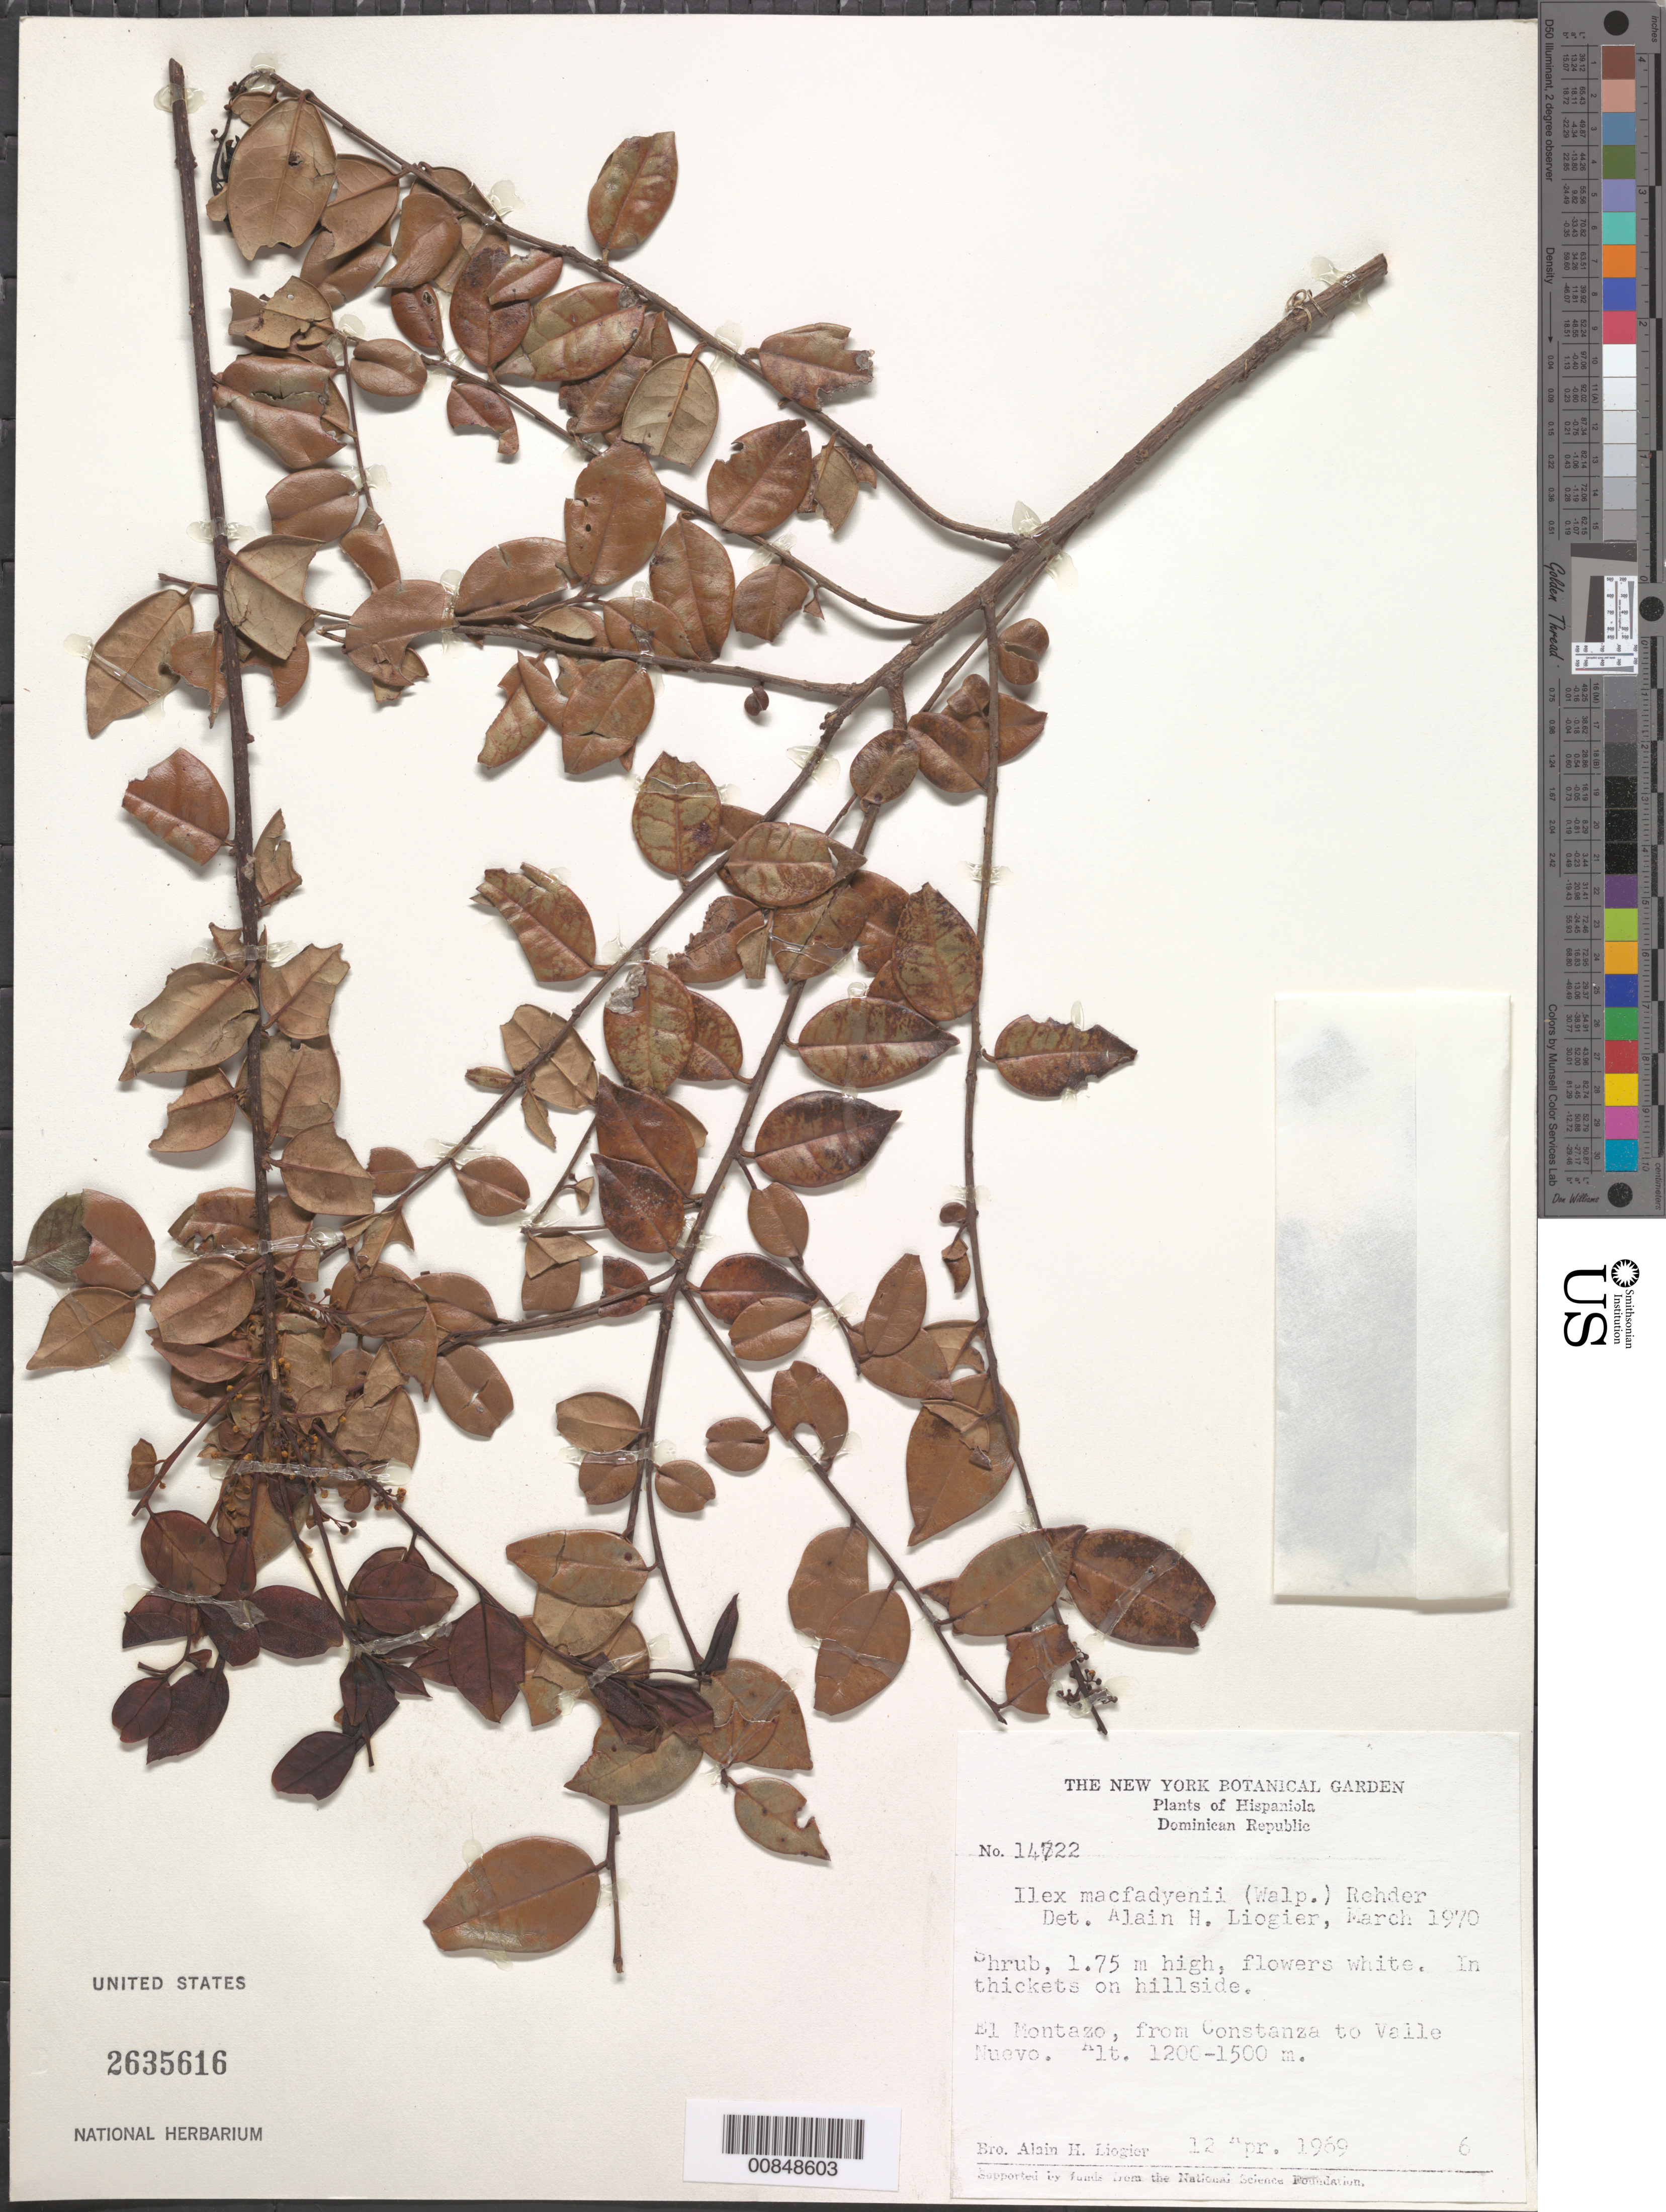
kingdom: Plantae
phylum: Tracheophyta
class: Magnoliopsida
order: Aquifoliales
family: Aquifoliaceae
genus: Ilex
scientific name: Ilex macfadyenii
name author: Rehder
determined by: Liogier, Alain H.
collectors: A. H. Liogier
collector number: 14722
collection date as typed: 12 Apr 1969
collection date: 1969-04-12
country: Dominican Republic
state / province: La Vega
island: Hispaniola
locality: El Montazo, from Constanza to Valle Nuevo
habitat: In thickets on hillside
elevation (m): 1200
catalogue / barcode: US 2635616